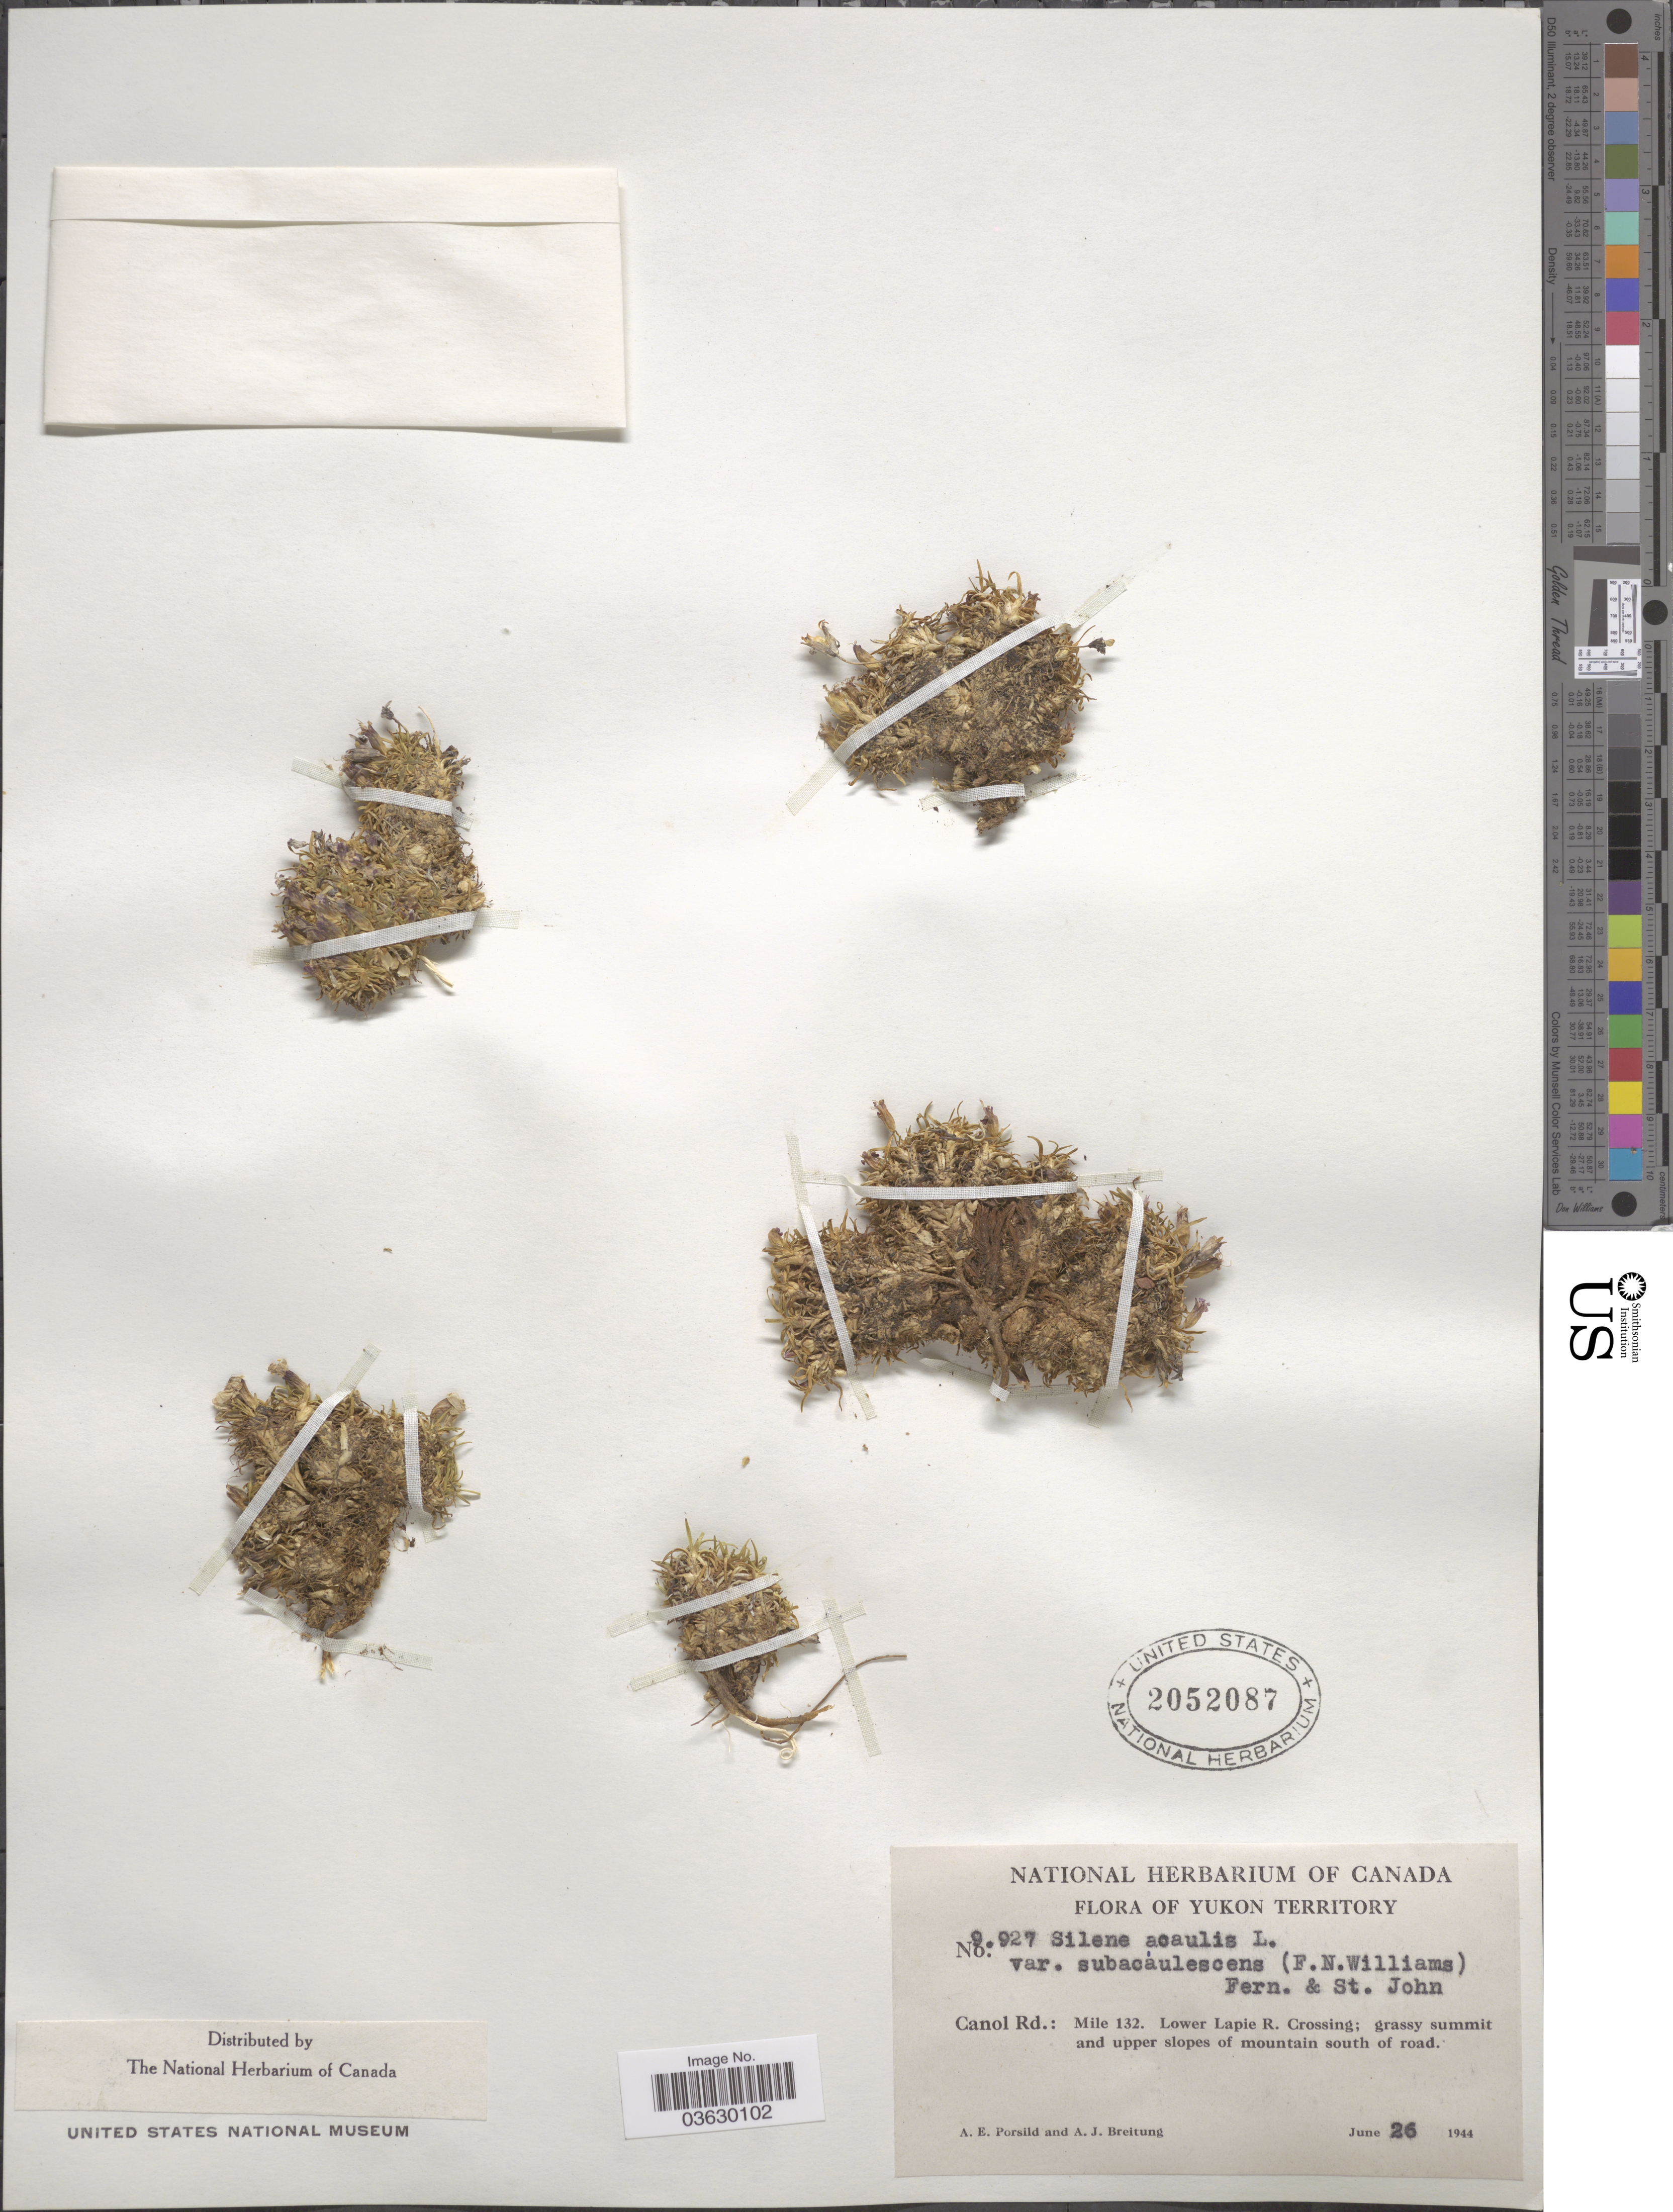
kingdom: Plantae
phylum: Tracheophyta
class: Magnoliopsida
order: Caryophyllales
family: Caryophyllaceae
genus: Silene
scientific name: Silene acaulis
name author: (L.) Jacq.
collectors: A. E. Porsild & A. Breitung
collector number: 9927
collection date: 1944-06-26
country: Canada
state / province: Yukon Territory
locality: Canol Rd.: Mile 132. Lower Lapie R. Crossing; grassy summit and upper slopes of mountain south of road.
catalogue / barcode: US 2052087